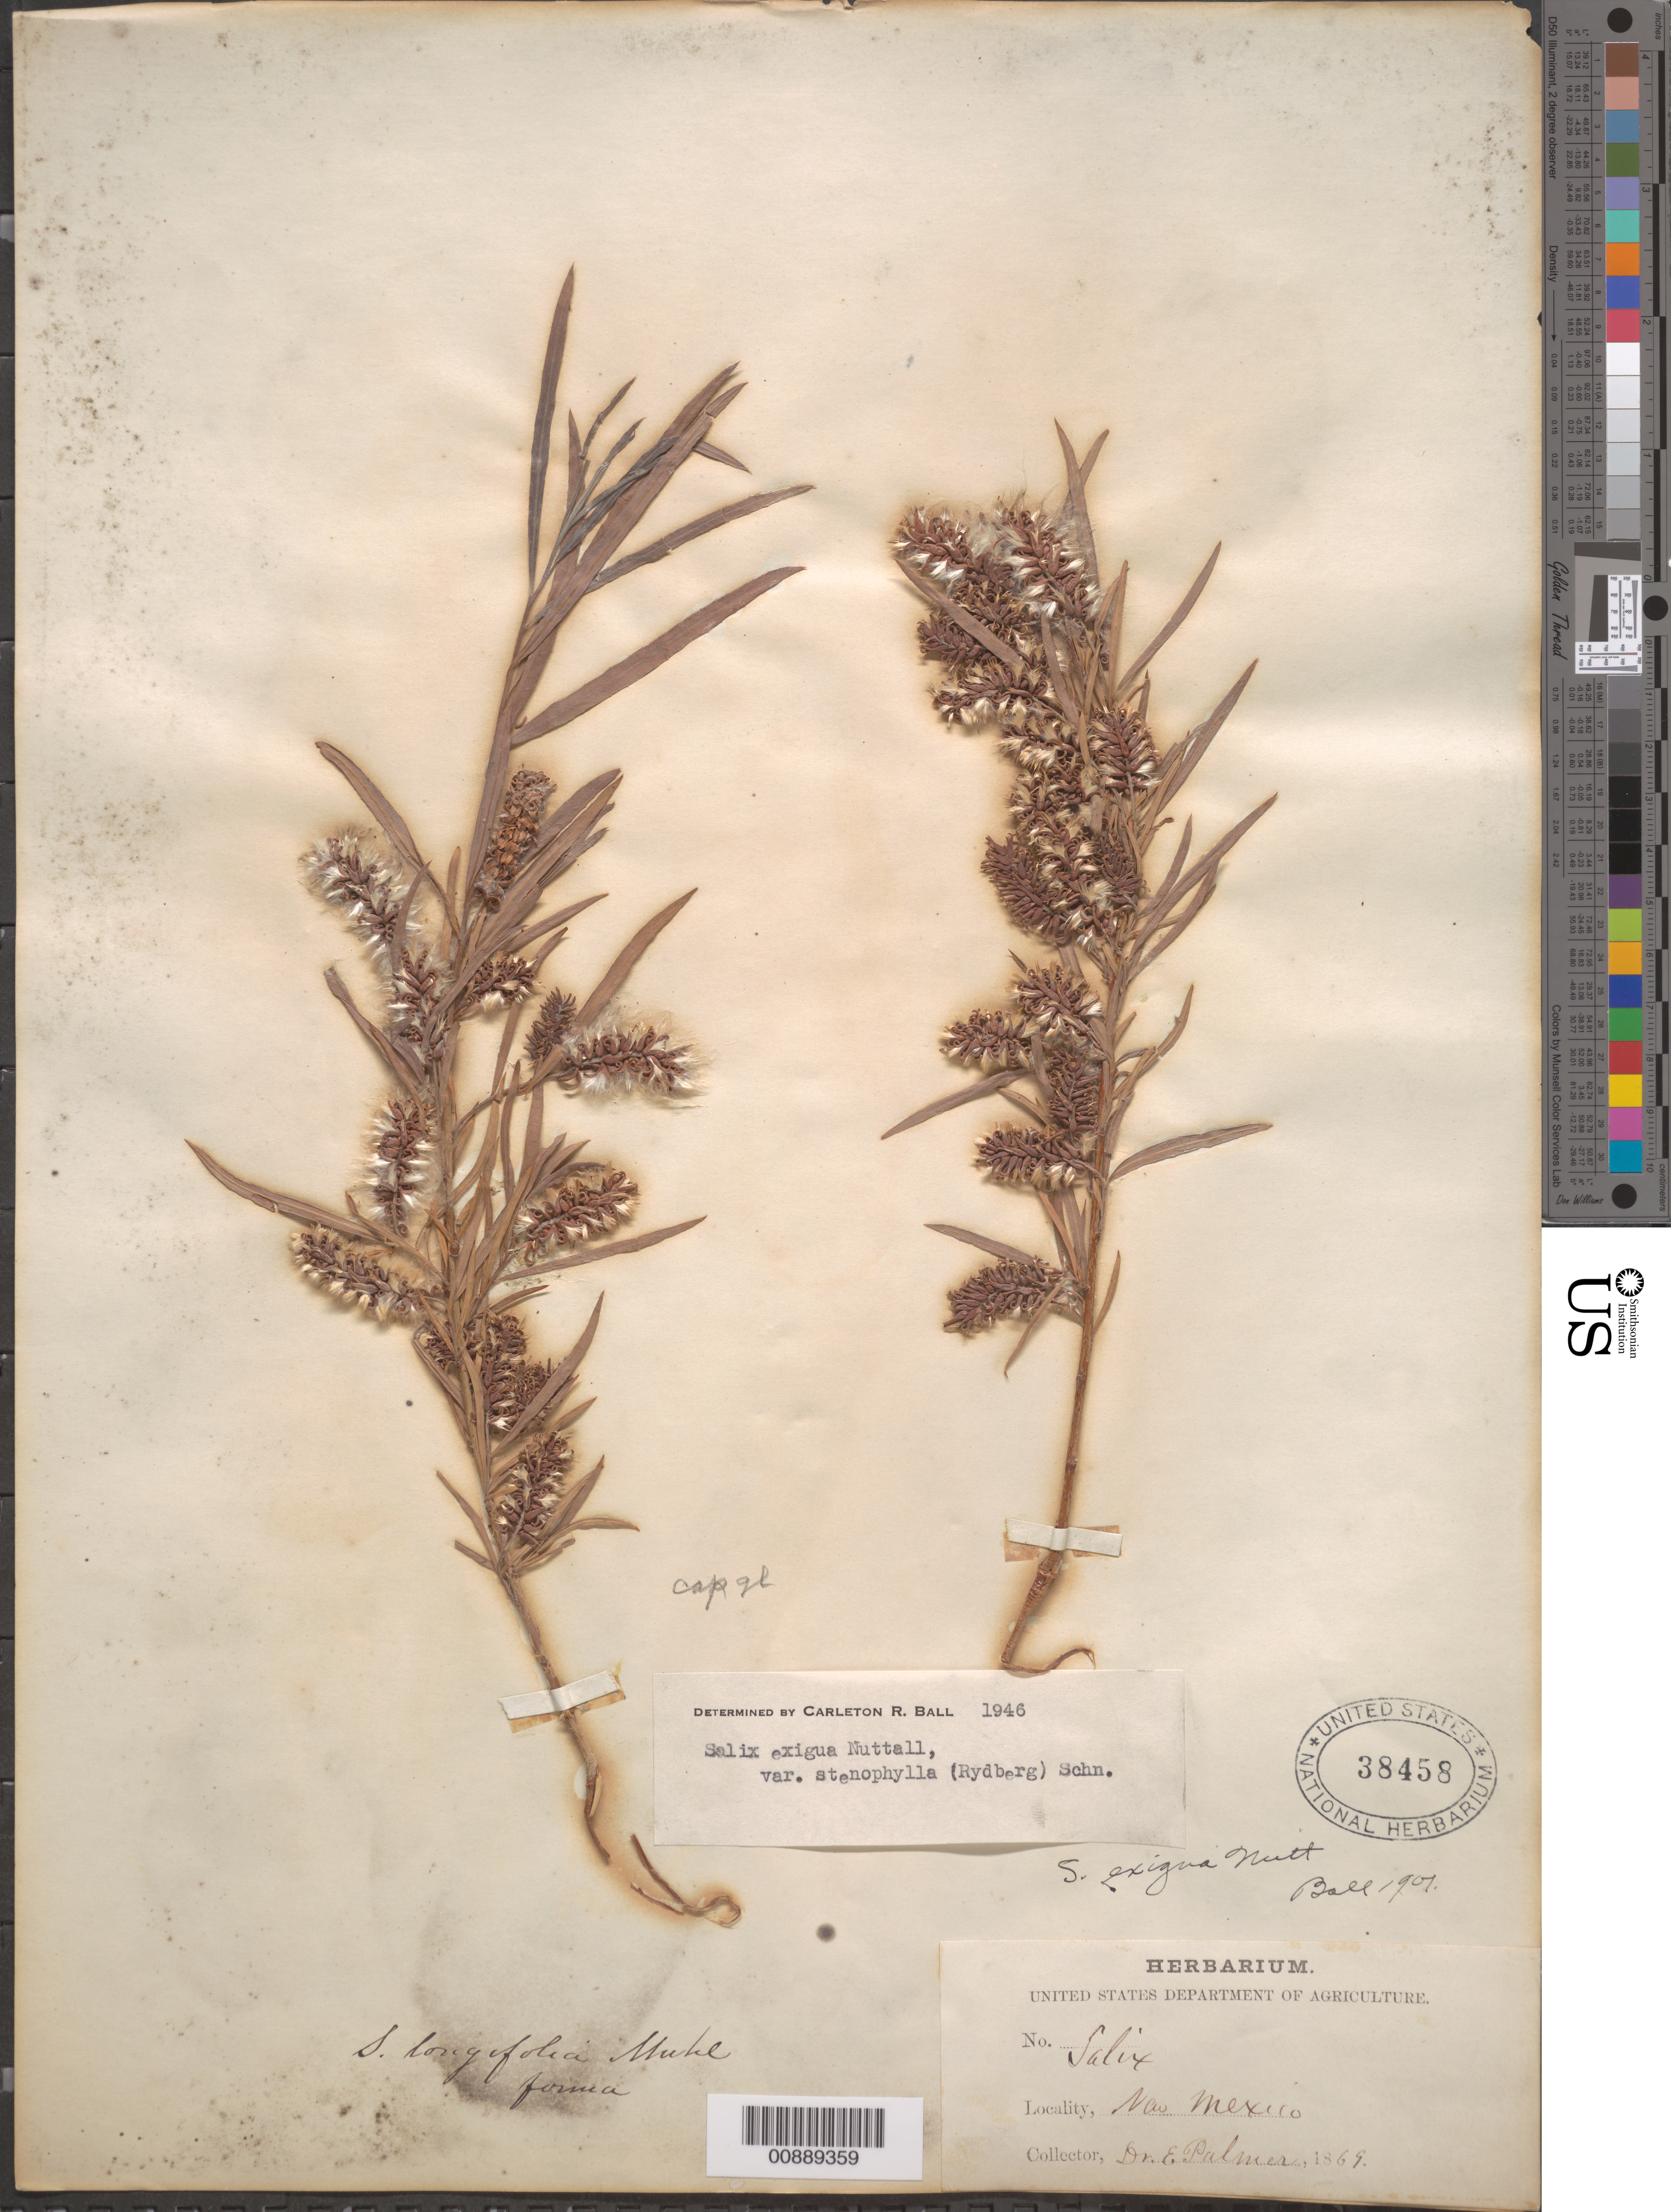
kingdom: Plantae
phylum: Tracheophyta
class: Magnoliopsida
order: Malpighiales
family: Salicaceae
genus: Salix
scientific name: Salix exigua var. stenophylla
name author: (Rydb.) C.K. Schneid.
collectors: E. Palmer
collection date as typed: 1869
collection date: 1869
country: United States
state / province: New Mexico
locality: New Mexico.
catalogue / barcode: US 38458